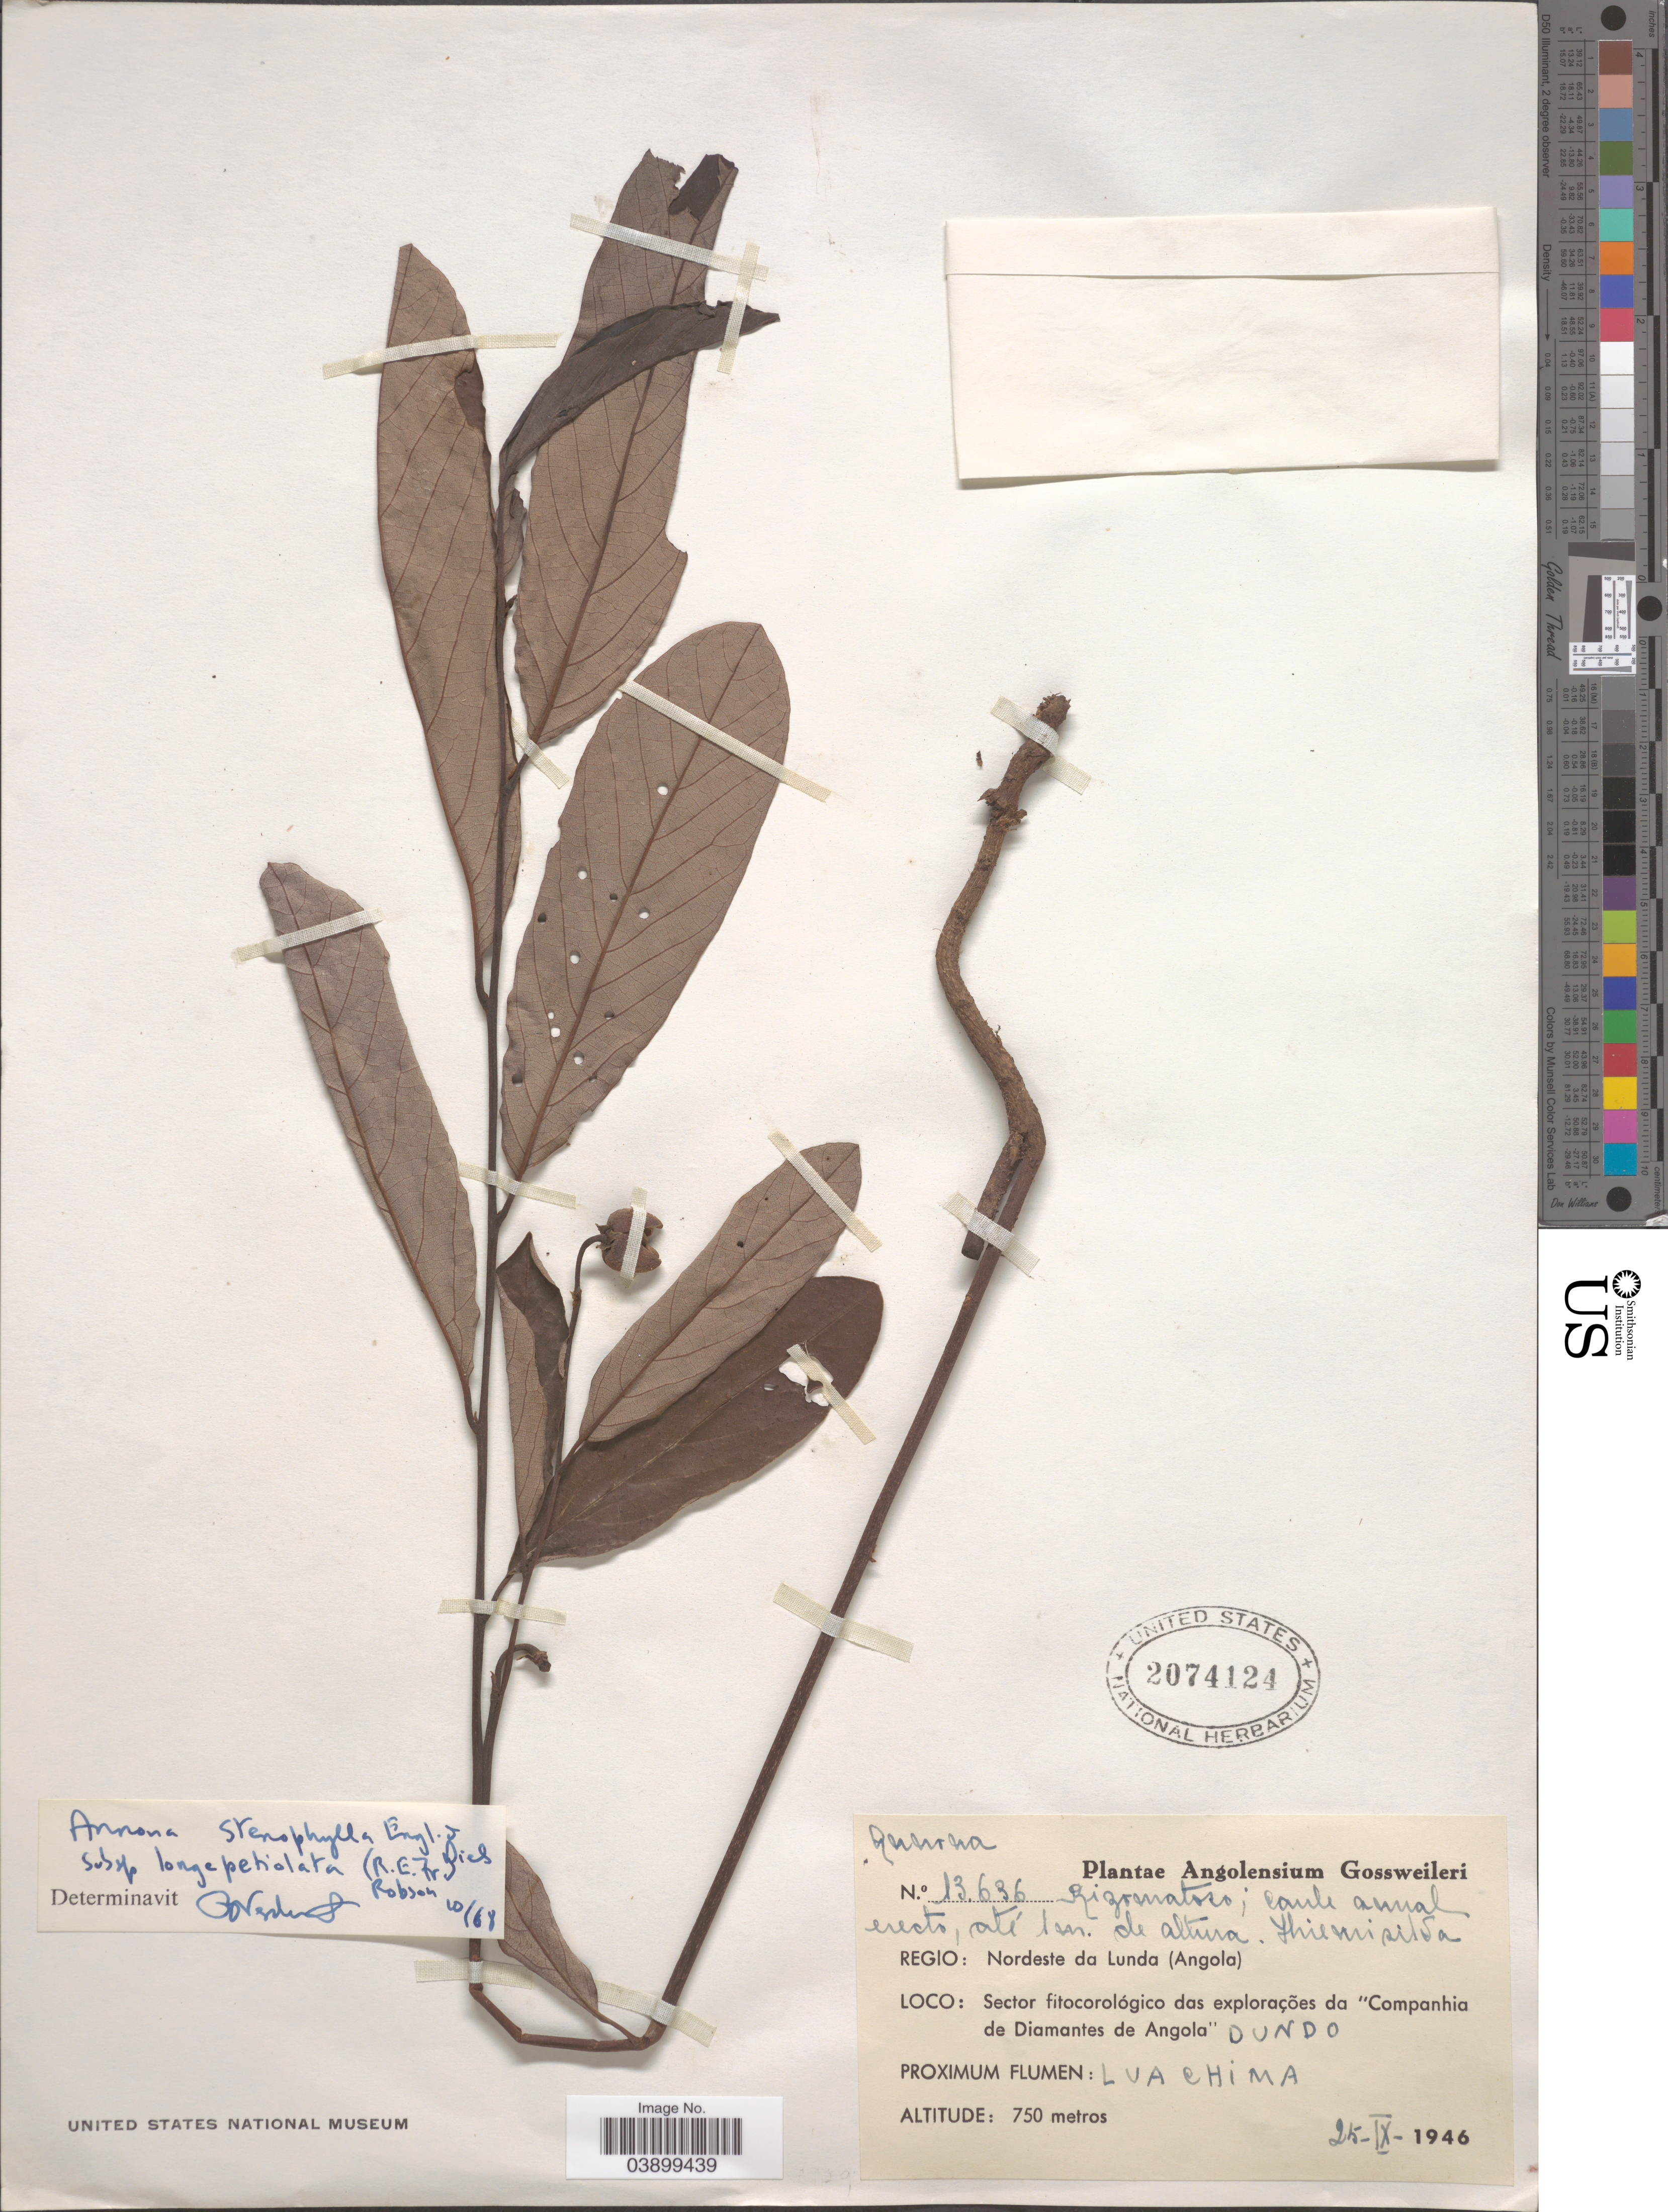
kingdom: Plantae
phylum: Tracheophyta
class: Magnoliopsida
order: Magnoliales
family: Annonaceae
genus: Annona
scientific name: Annona stenophylla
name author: Engl. & Diels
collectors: -. Gossweiler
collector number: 13636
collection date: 1946-09-25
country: Angola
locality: Regio: Nordeste da Lunda. Sector fitocorológico das explorações da "Companhia de Diamantes de Angola" Dundo. Proximum Flumen: Lua Chima.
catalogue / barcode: US 2074124